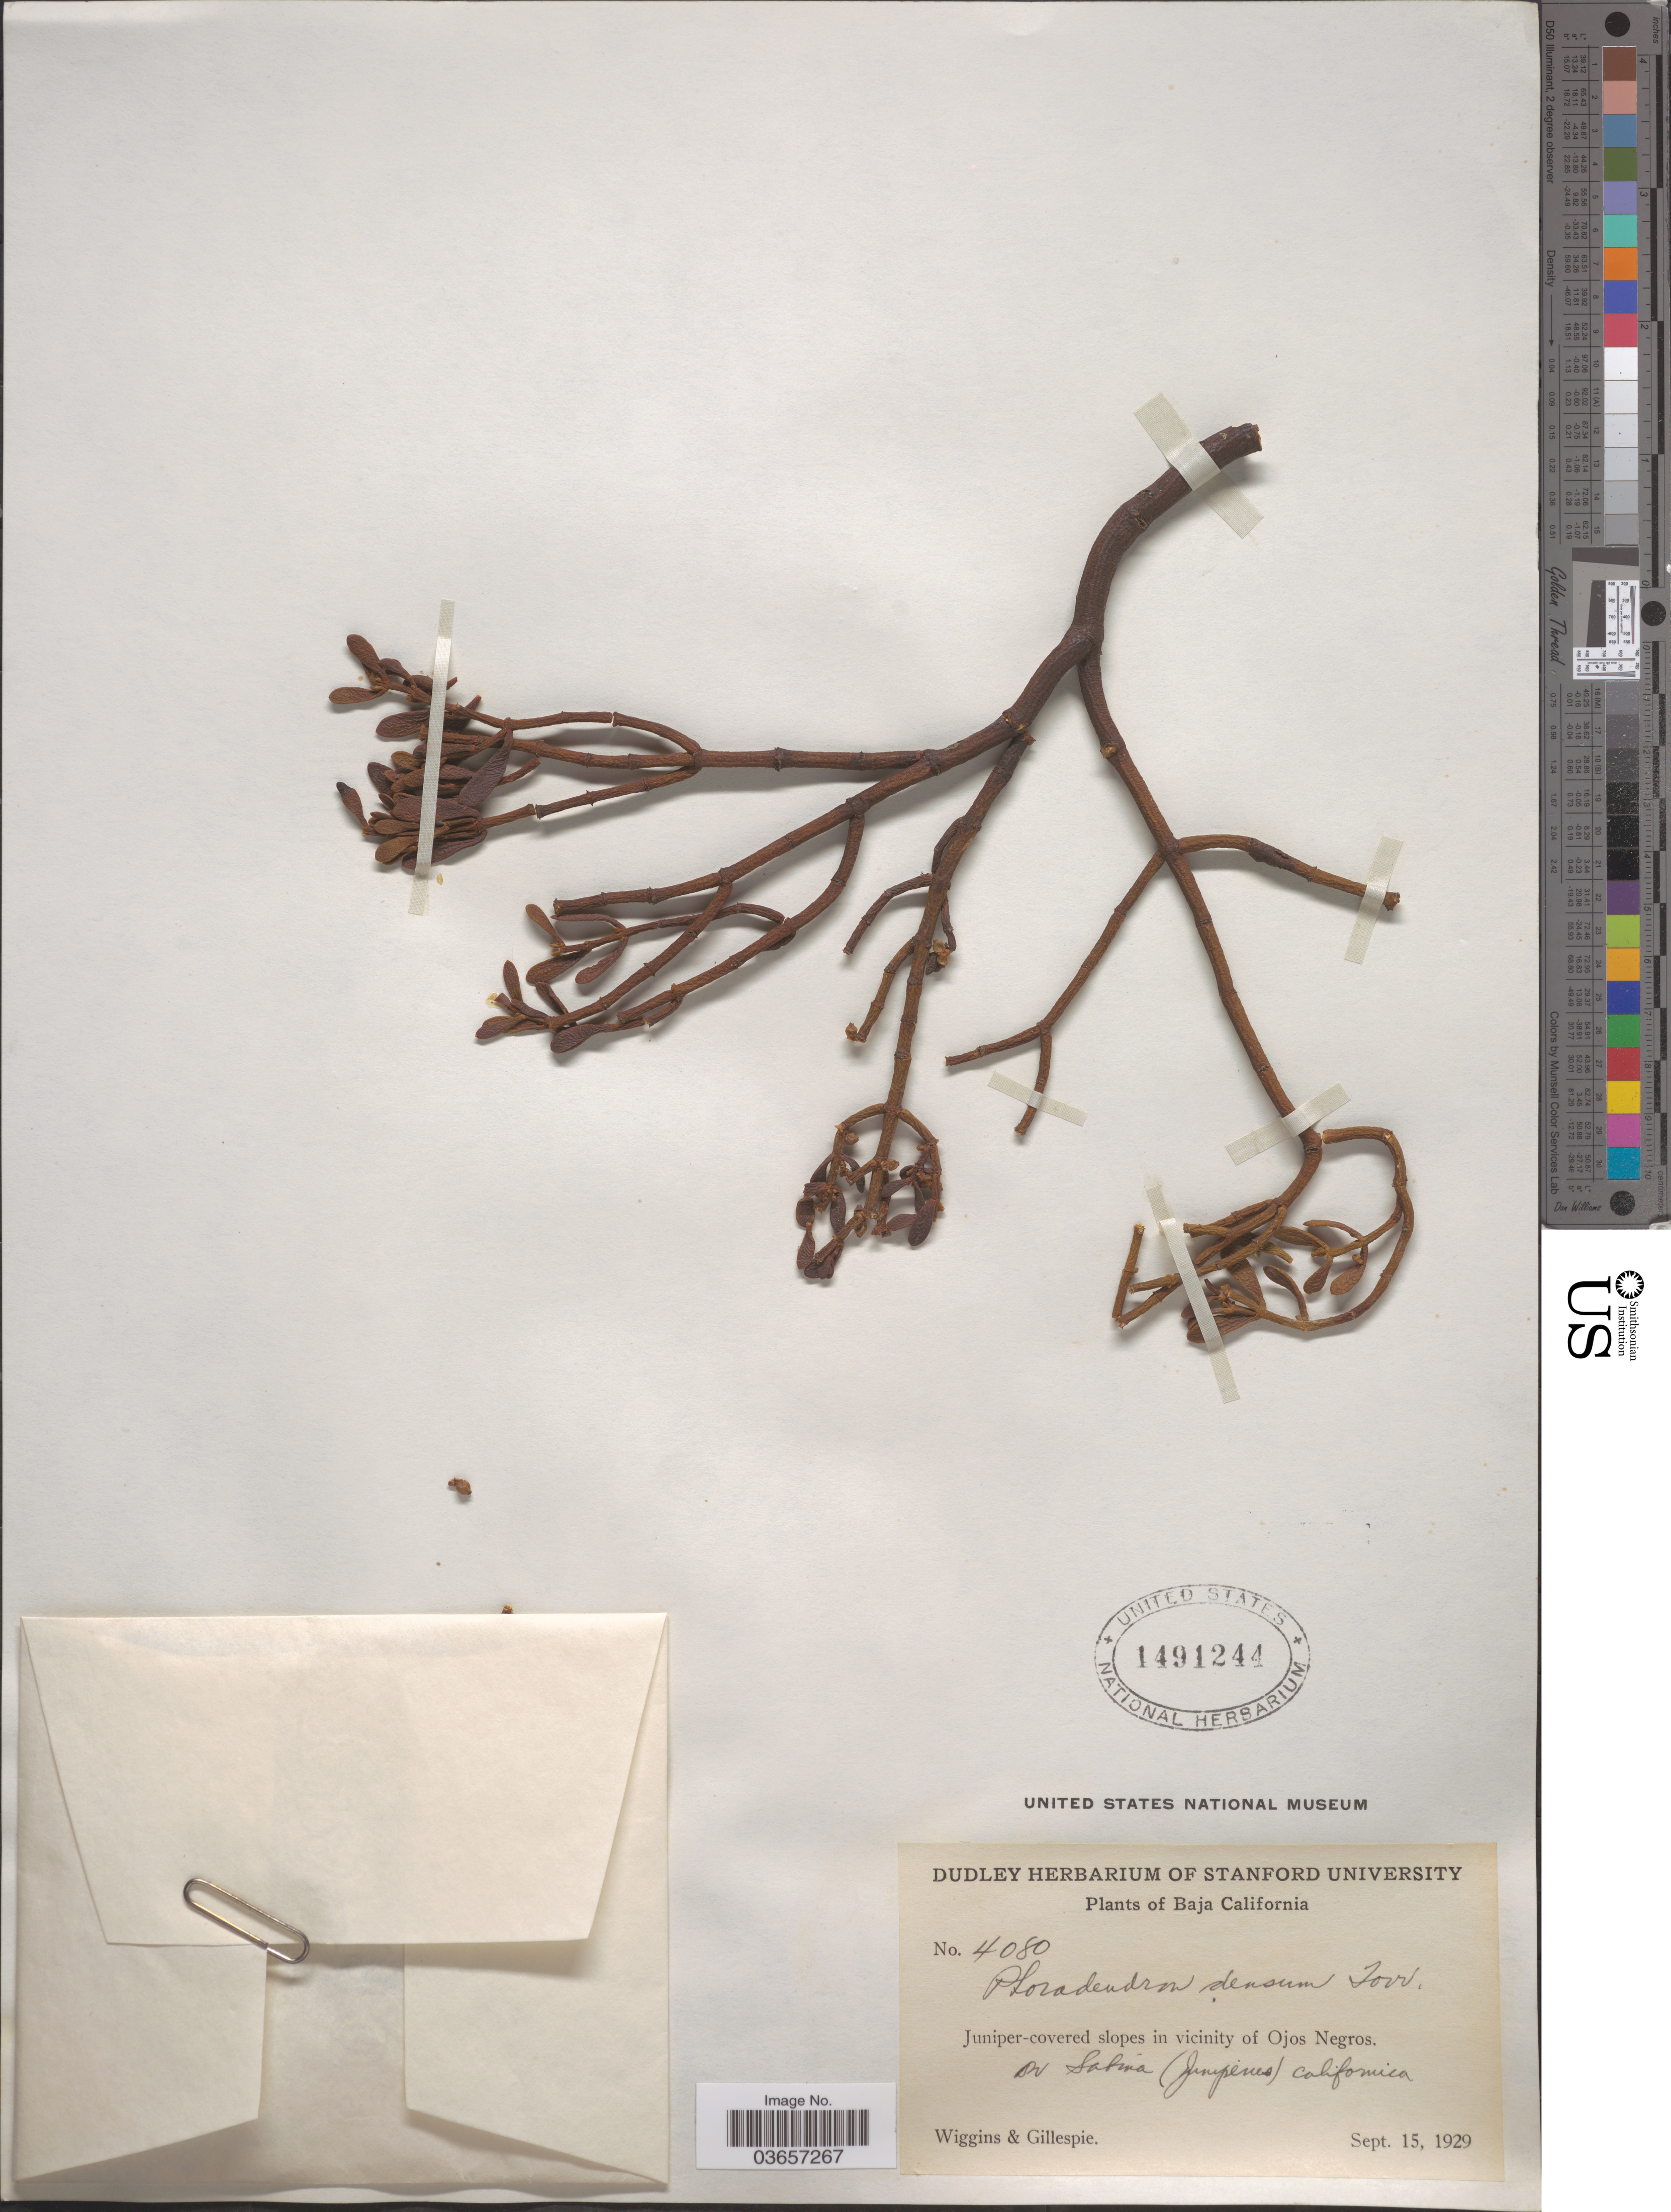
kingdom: Plantae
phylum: Tracheophyta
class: Magnoliopsida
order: Santalales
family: Viscaceae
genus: Phoradendron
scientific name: Phoradendron bolleanum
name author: (Seem.) Eichler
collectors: -- Wiggins & -- Gillespie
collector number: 4080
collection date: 1929-09-15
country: Mexico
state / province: Baja California Norte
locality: Slopes in vicinity of Ojos Negros.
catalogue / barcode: US 1491244